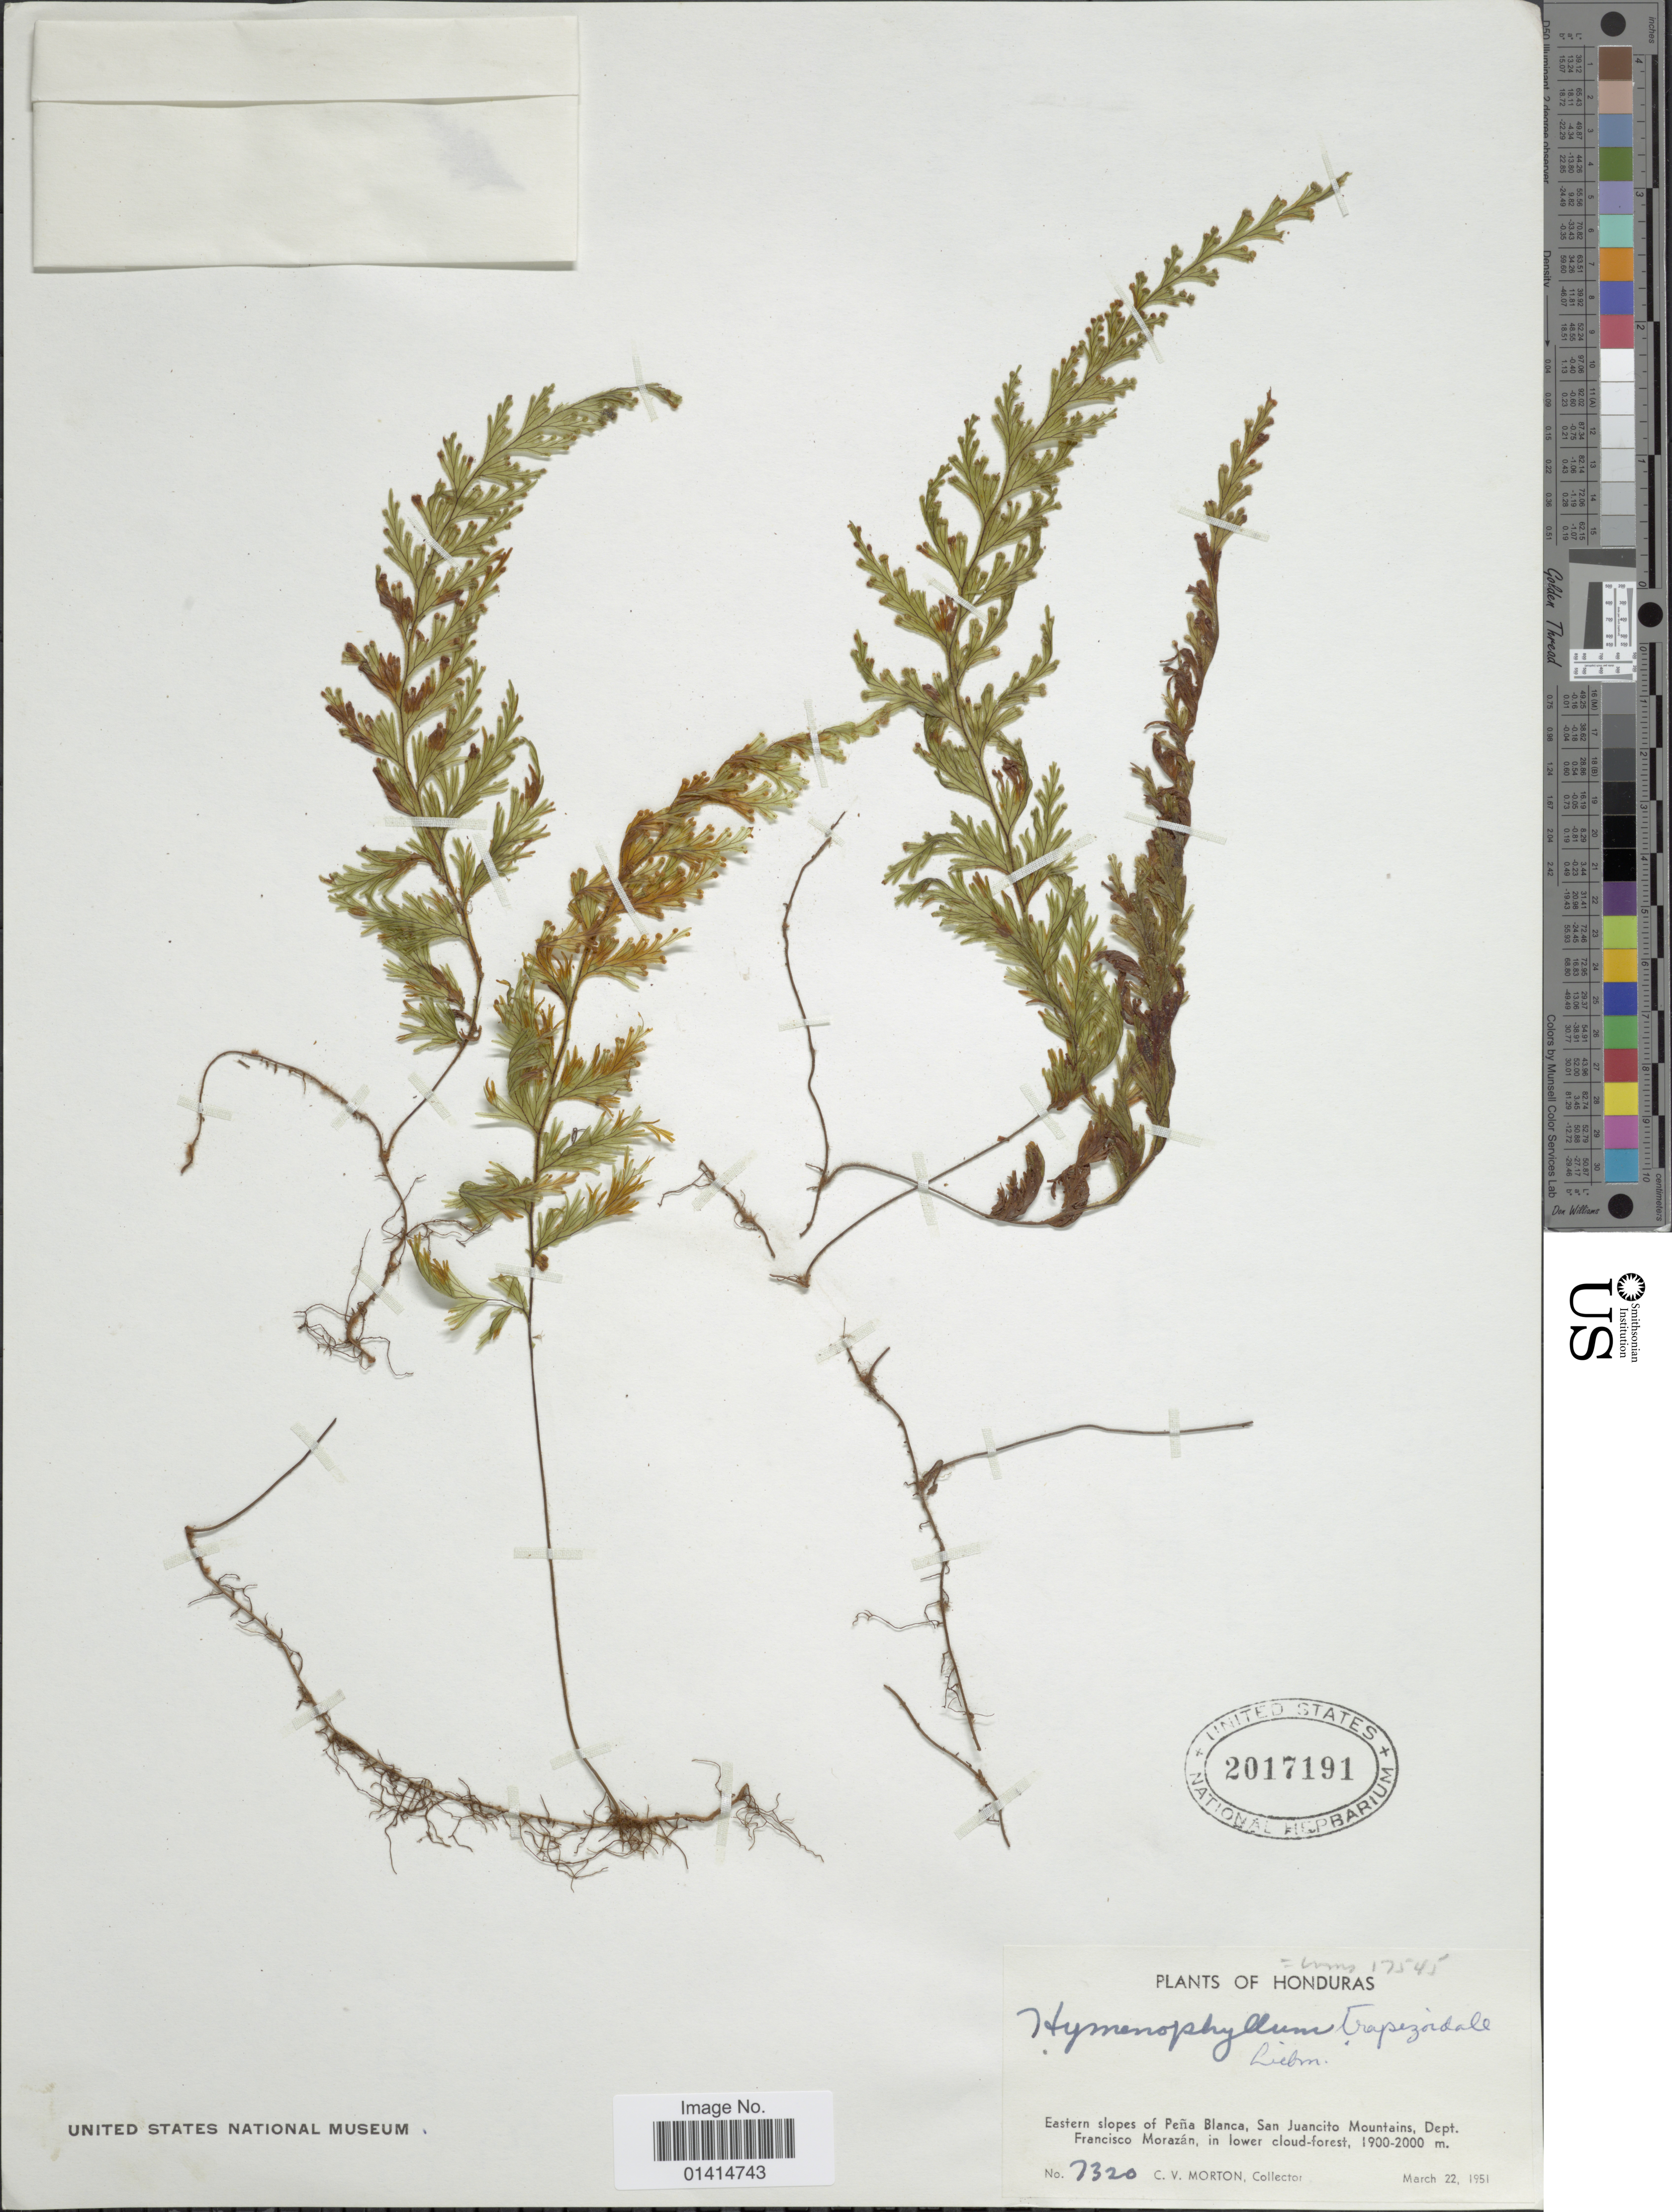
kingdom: Plantae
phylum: Tracheophyta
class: Polypodiopsida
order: Hymenophyllales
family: Hymenophyllaceae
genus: Hymenophyllum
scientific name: Hymenophyllum trapezoidale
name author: Liebm.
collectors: C. V. Morton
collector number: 7320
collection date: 1951-03-22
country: Honduras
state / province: Fco. Morazán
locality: Eastern slopes of Peña Blanca, San Juancito Mountains, Dept Francisco Morazán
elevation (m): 1900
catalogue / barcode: US 2017191